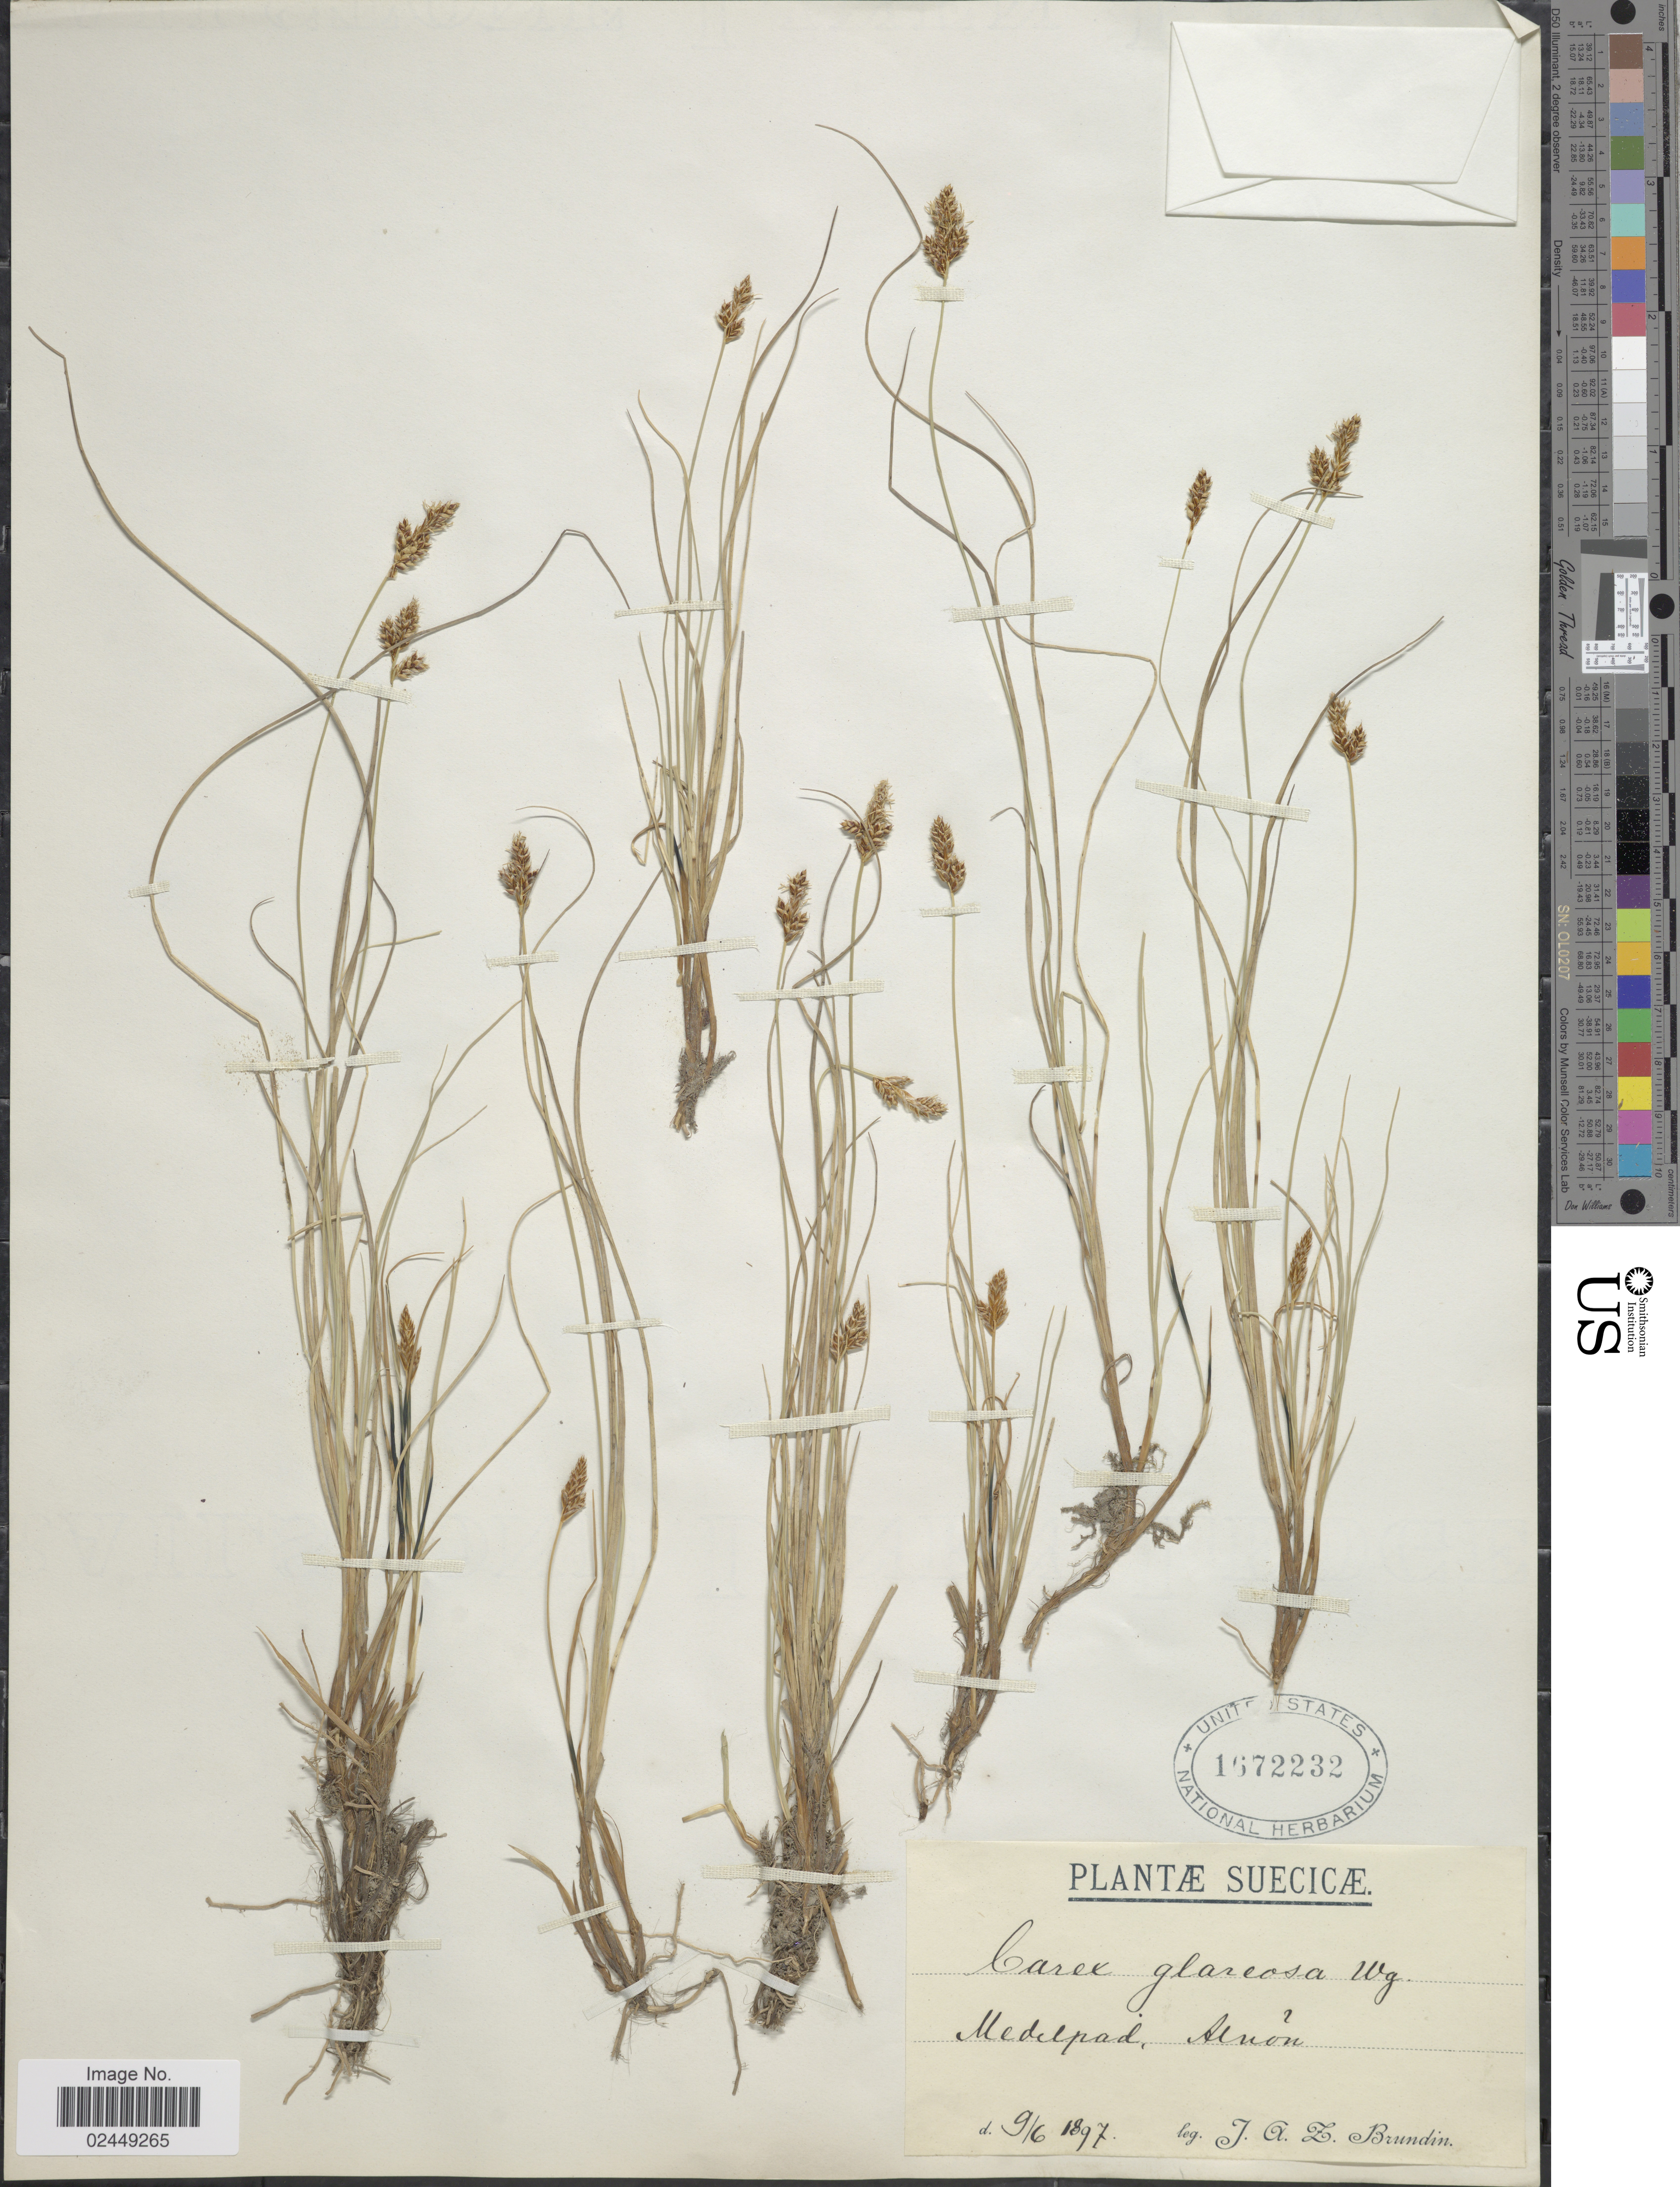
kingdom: Plantae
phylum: Tracheophyta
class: Liliopsida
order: Poales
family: Cyperaceae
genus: Carex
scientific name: Carex glareosa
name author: Schkuhr ex Wahlenb.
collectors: J. Brundin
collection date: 1897-06-09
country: Sweden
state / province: Västernorrland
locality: Alnon, Suecicae, Medelpad.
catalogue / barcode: US 1672232